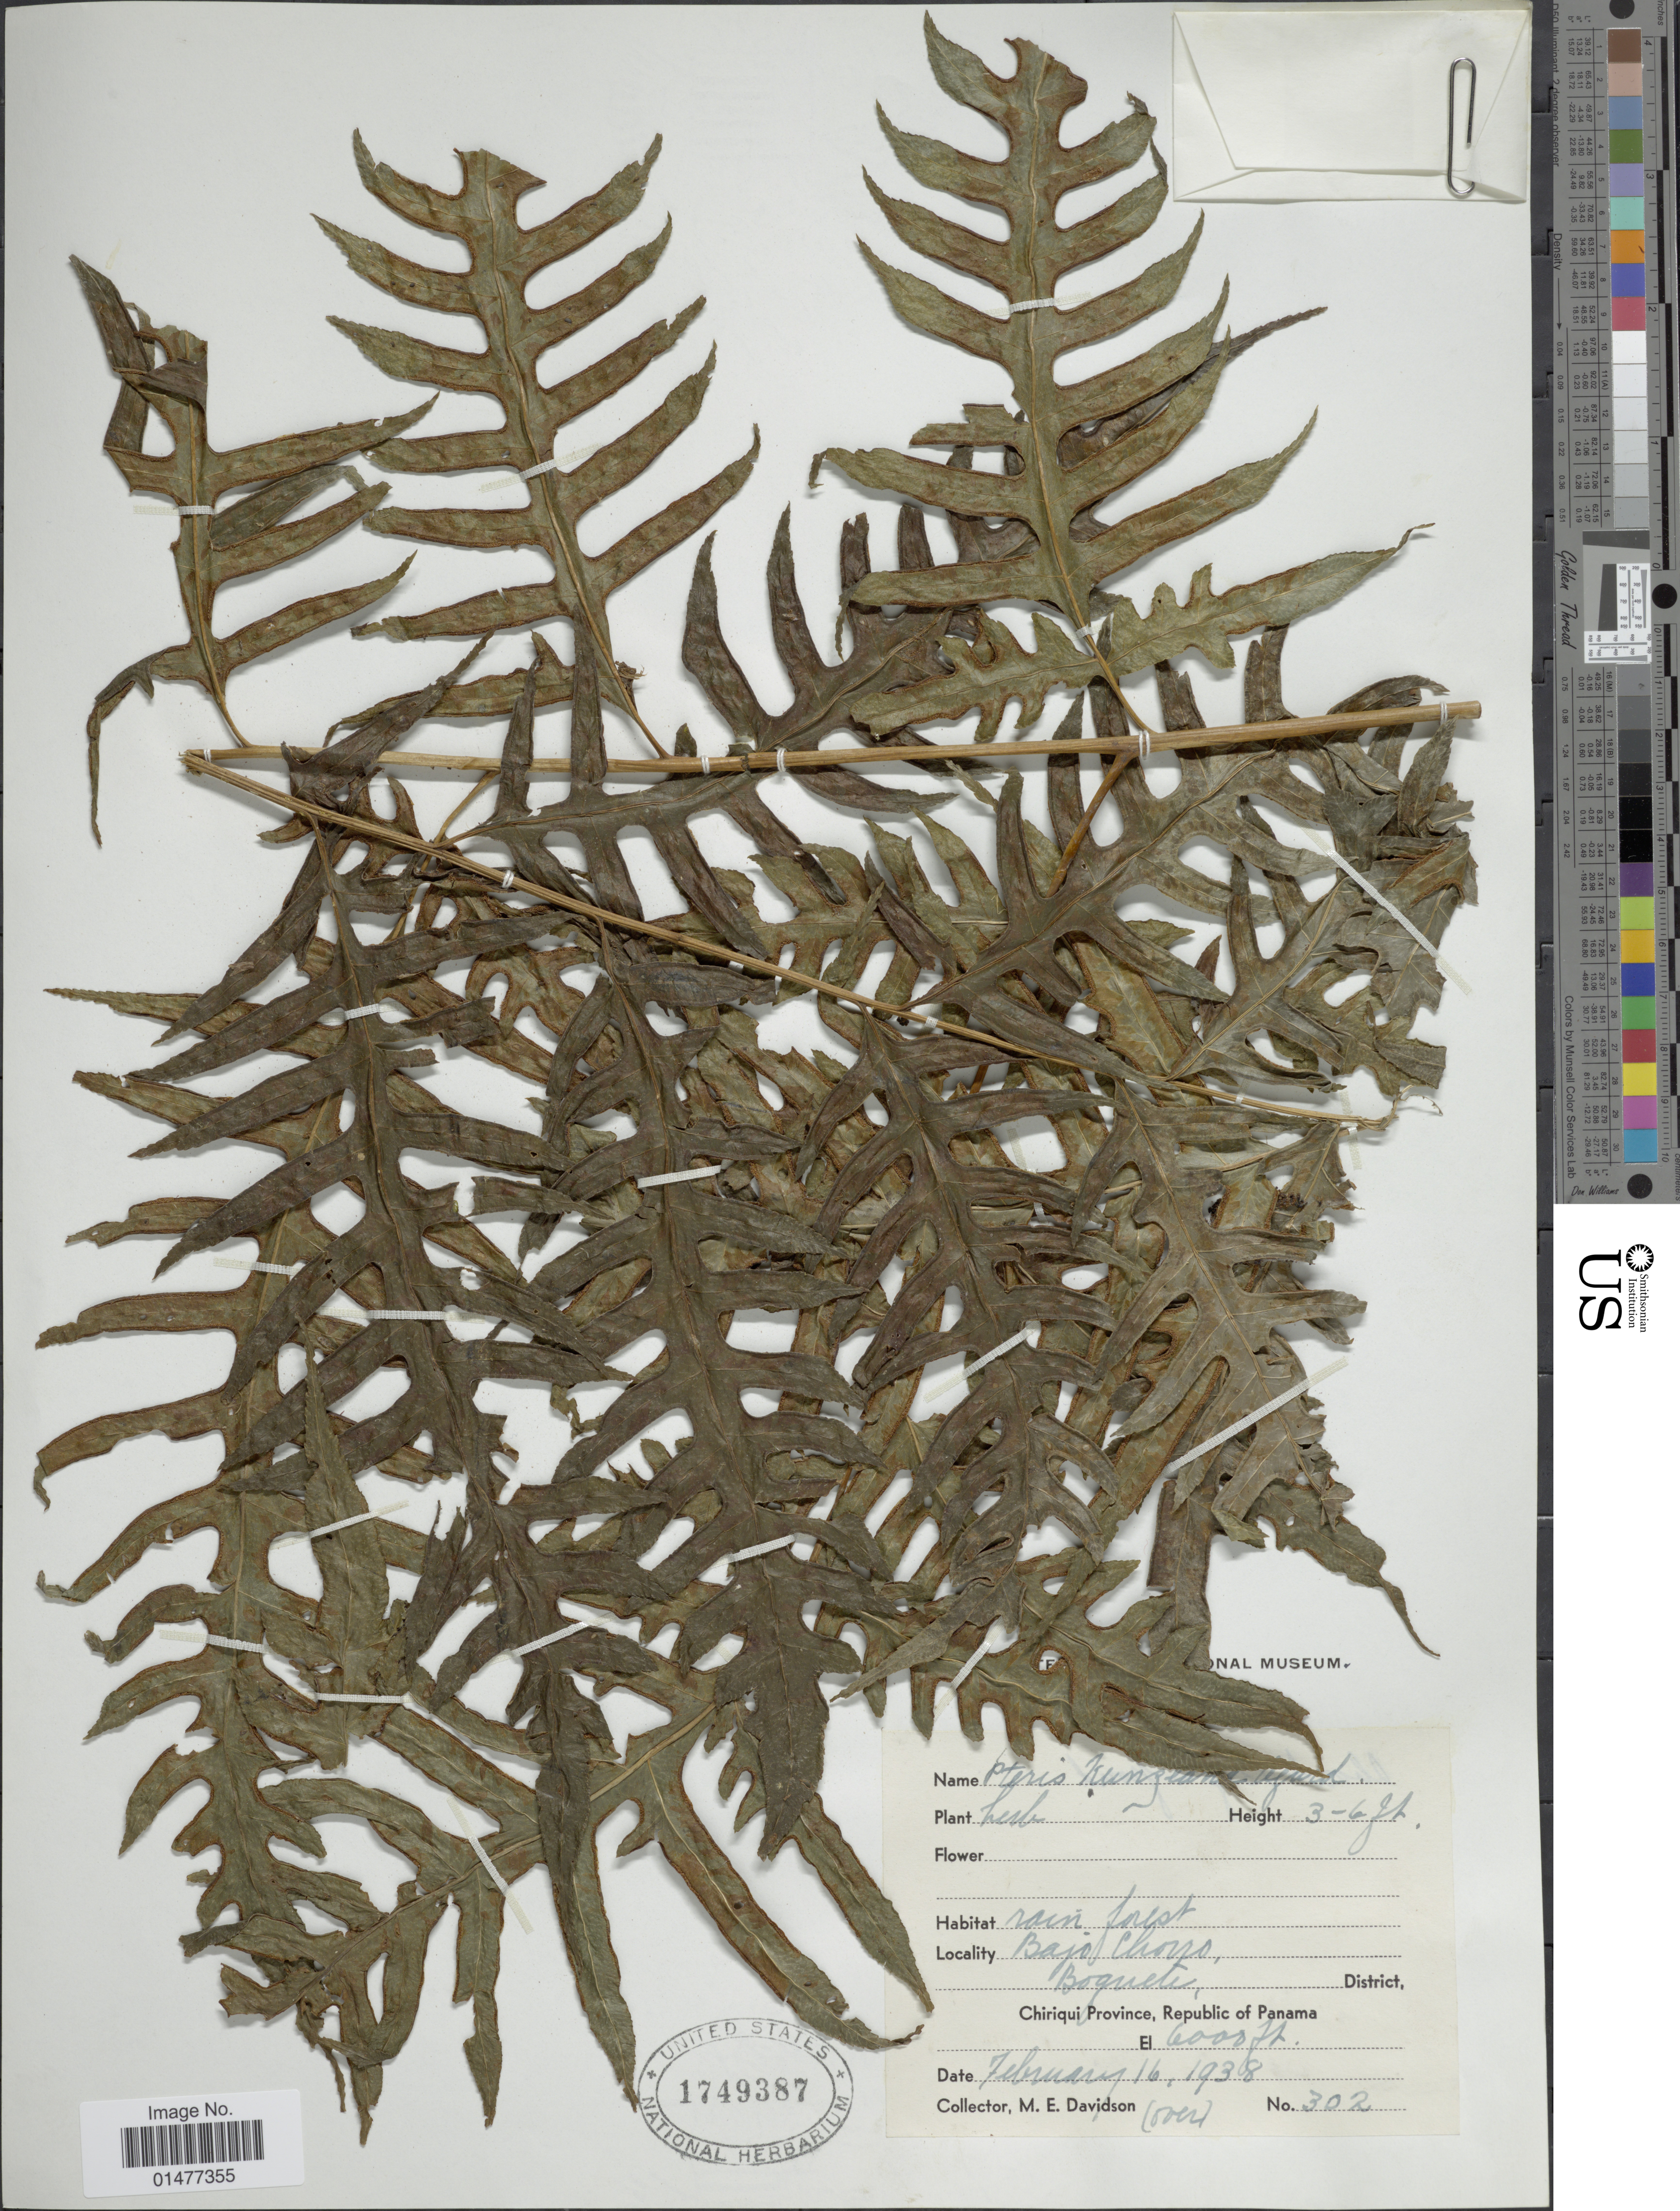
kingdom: Plantae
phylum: Tracheophyta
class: Polypodiopsida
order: Polypodiales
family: Pteridaceae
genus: Pteris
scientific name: Pteris altissima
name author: Poir.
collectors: M. E. Davidson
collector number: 302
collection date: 1938-02-16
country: Panama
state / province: Chiriqui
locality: Bajo Chorro Boquete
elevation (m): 1829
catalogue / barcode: US 1749387